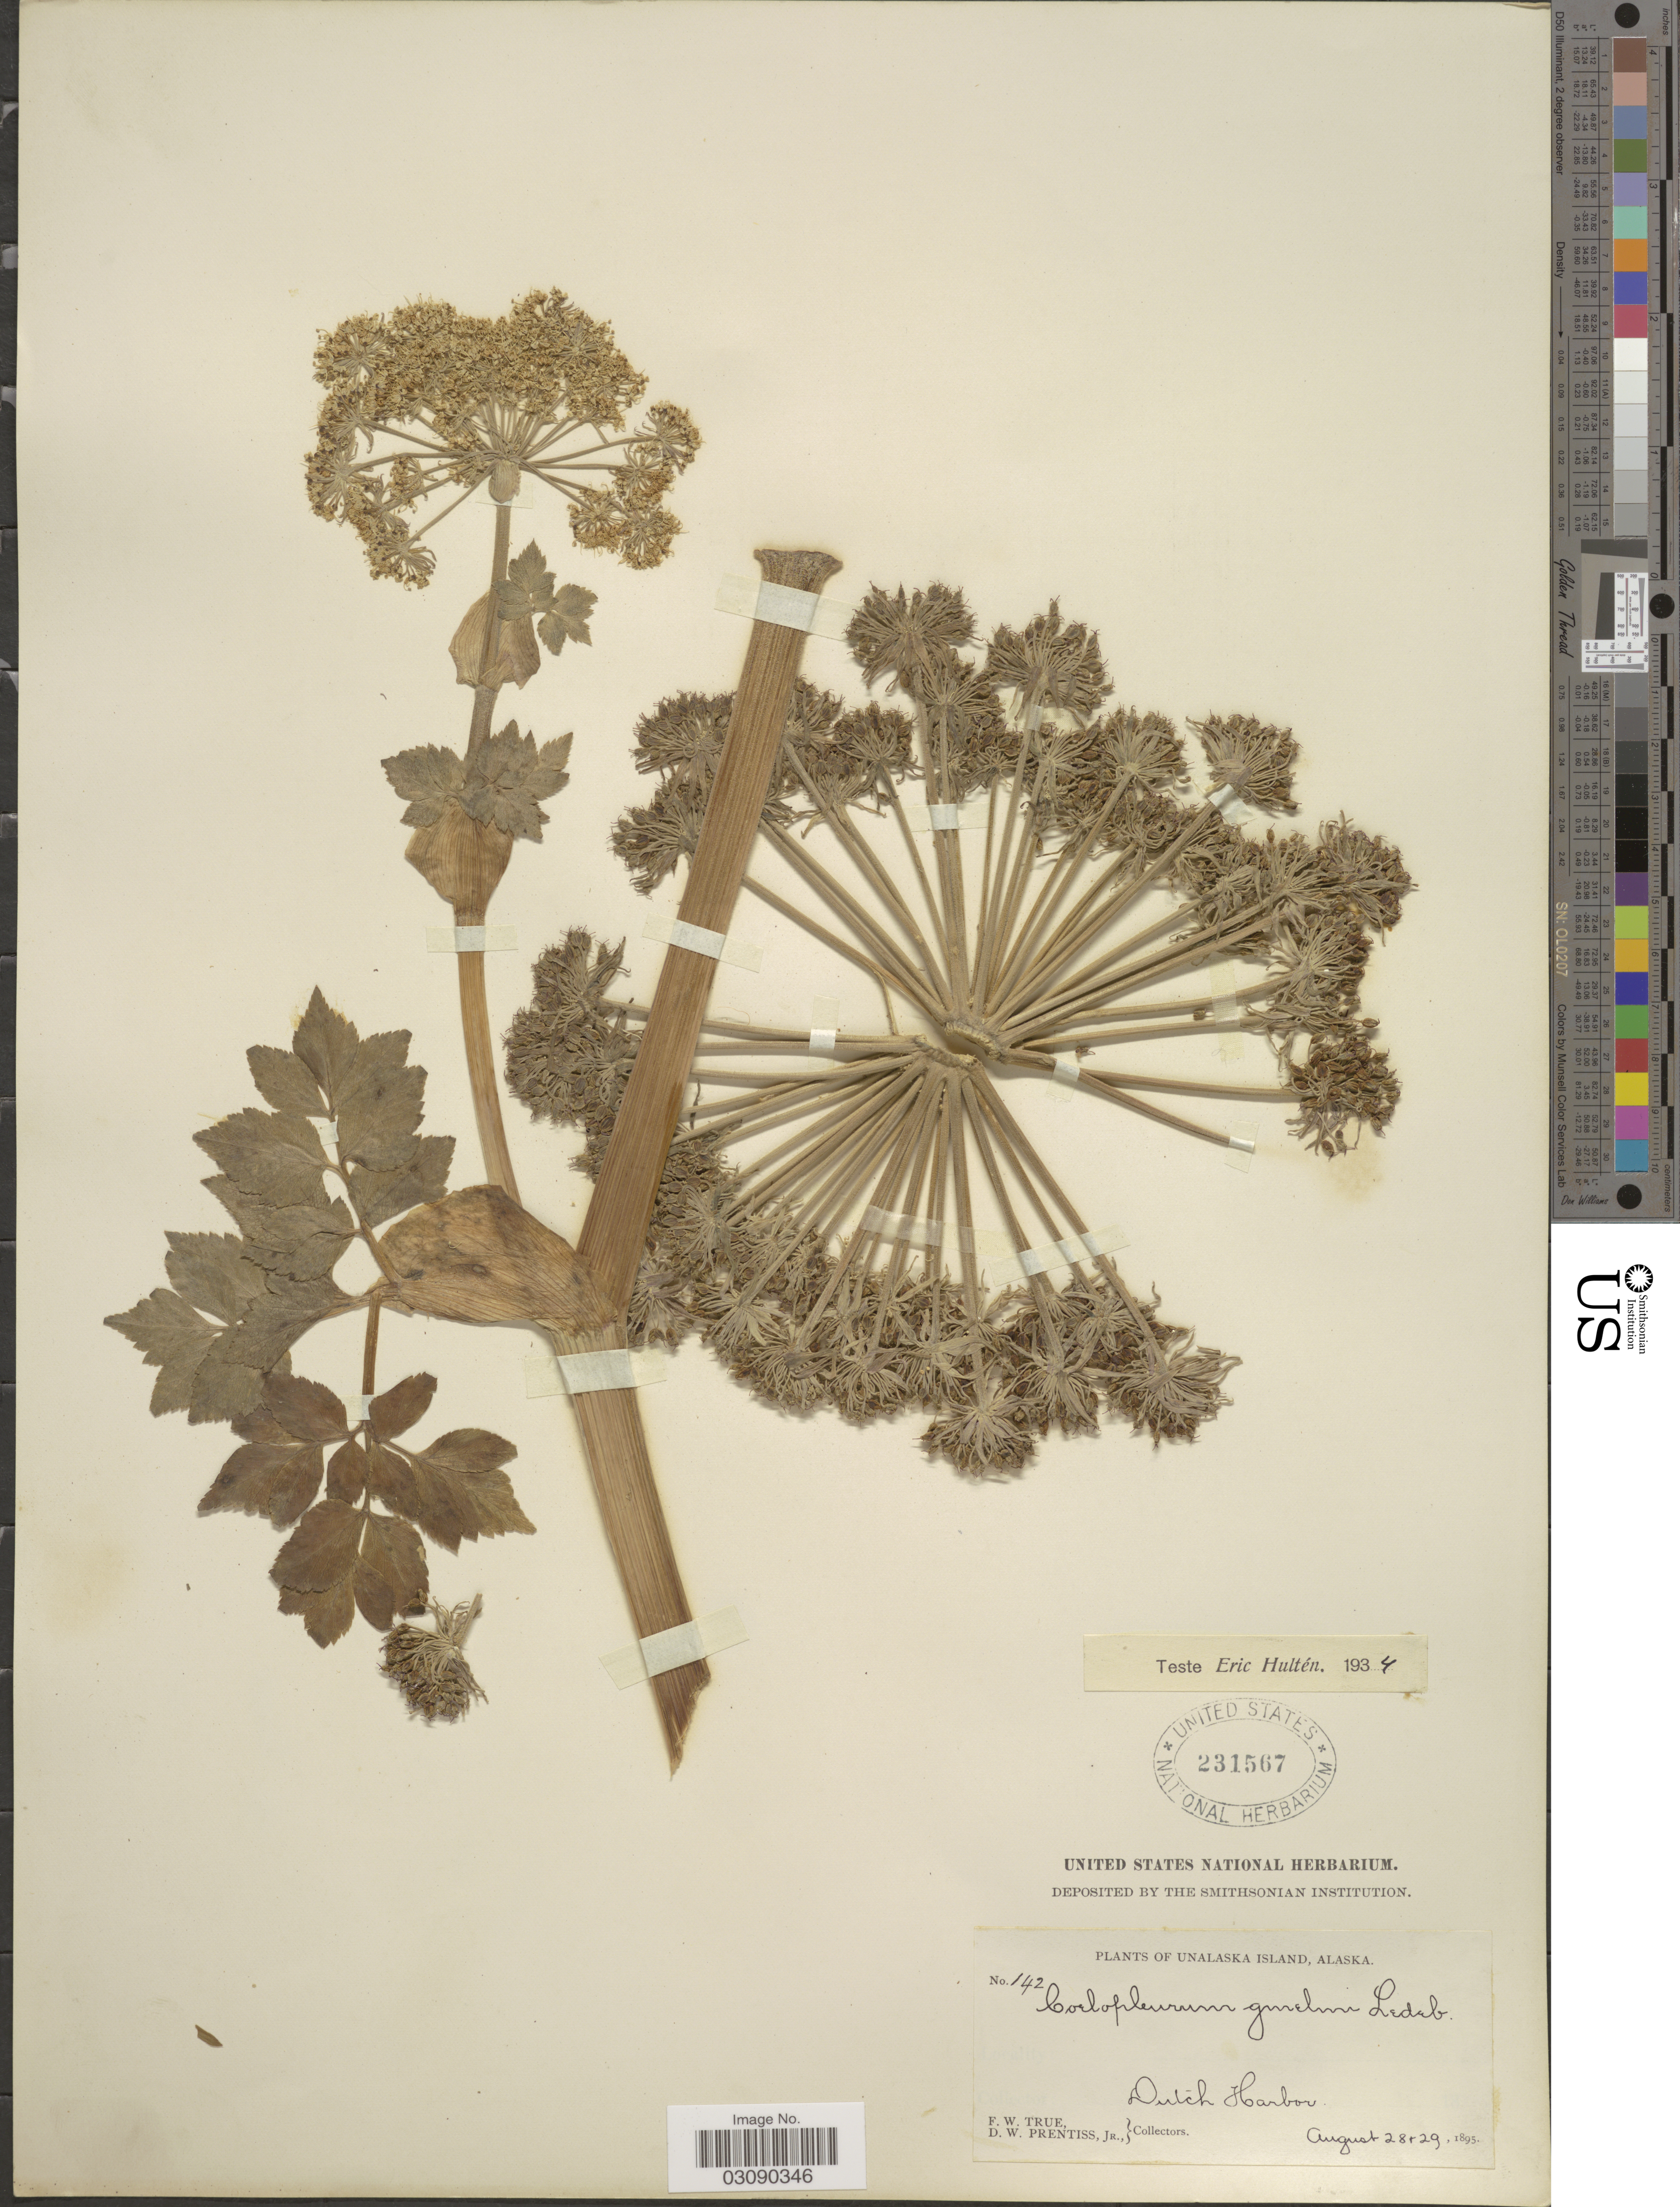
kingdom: Plantae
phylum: Tracheophyta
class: Magnoliopsida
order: Apiales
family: Apiaceae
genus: Angelica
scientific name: Angelica lucida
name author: L.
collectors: F. True & D. Prentiss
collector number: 142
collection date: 1895-08-28/1895-08-29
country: United States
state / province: Alaska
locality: Unalaska Island, Dutch Harbor.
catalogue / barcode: US 231567